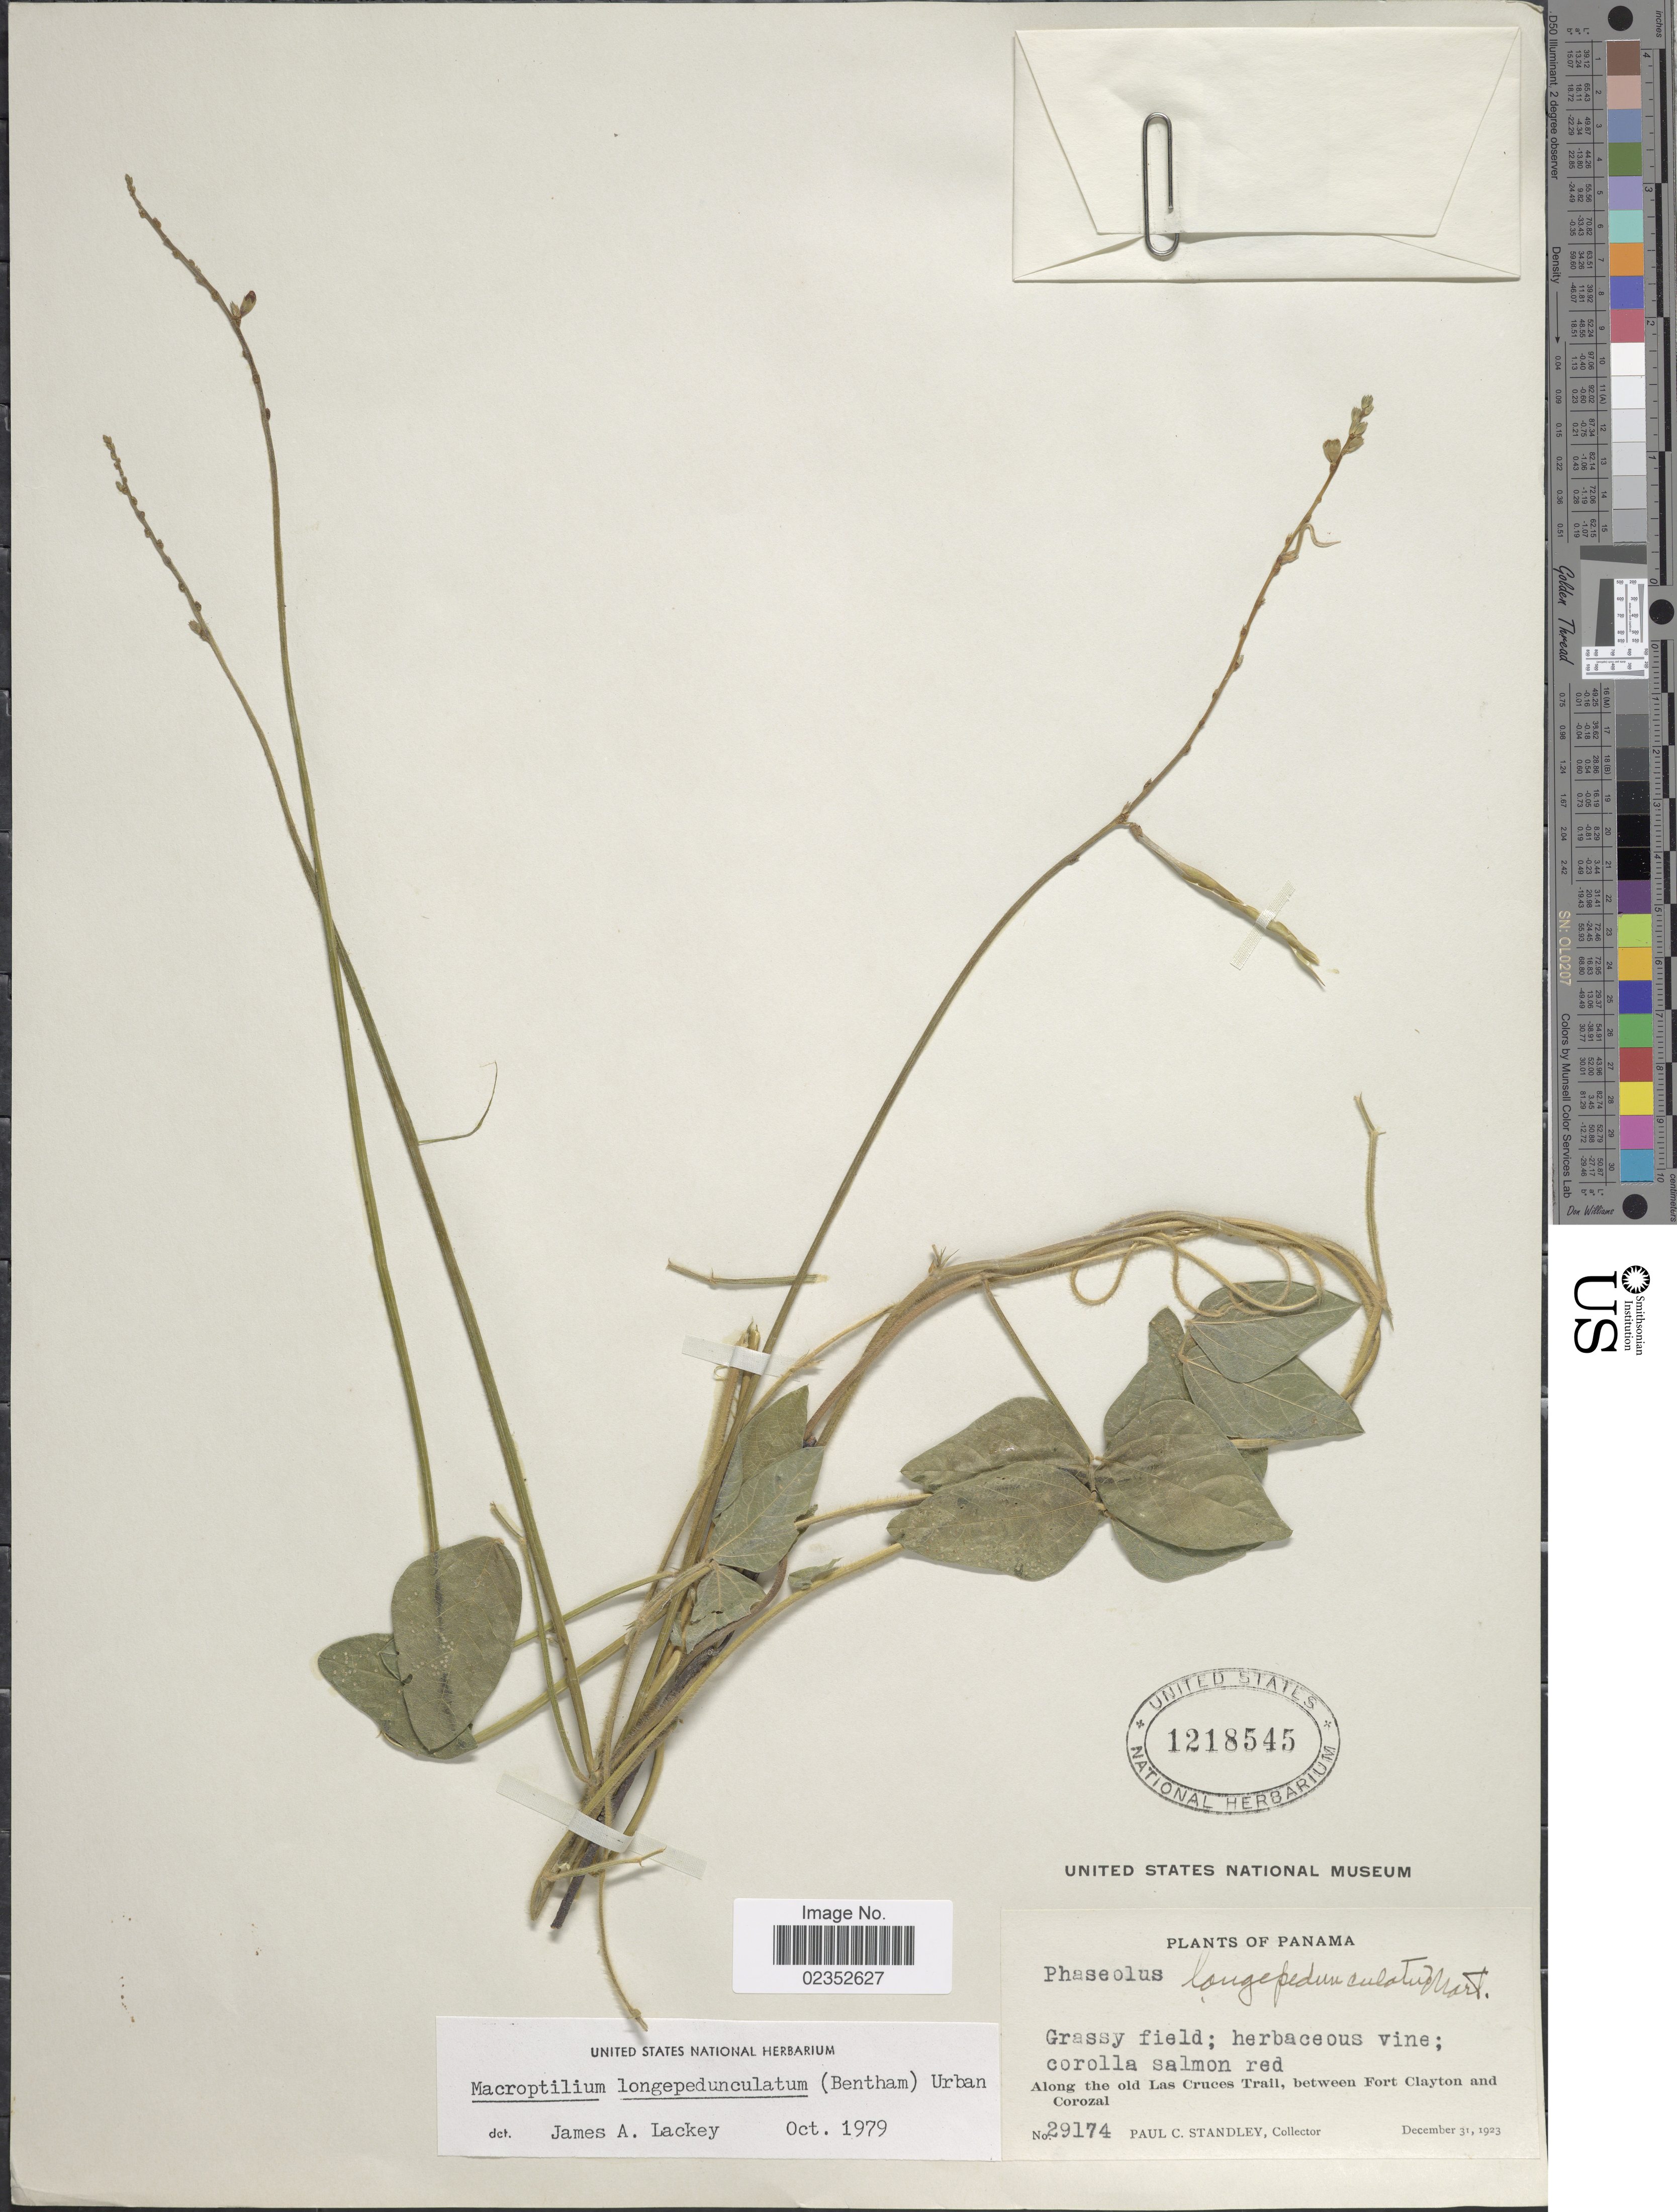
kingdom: Plantae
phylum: Tracheophyta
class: Magnoliopsida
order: Fabales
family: Fabaceae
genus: Macroptilium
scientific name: Macroptilium longepedunculatum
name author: (Benth.) Urb.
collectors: P. C. Standley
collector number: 29174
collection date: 1923-12-31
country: Panama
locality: Along the old Las Cruces Trail, between Fort Clayton and Corozal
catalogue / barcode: US 1218545